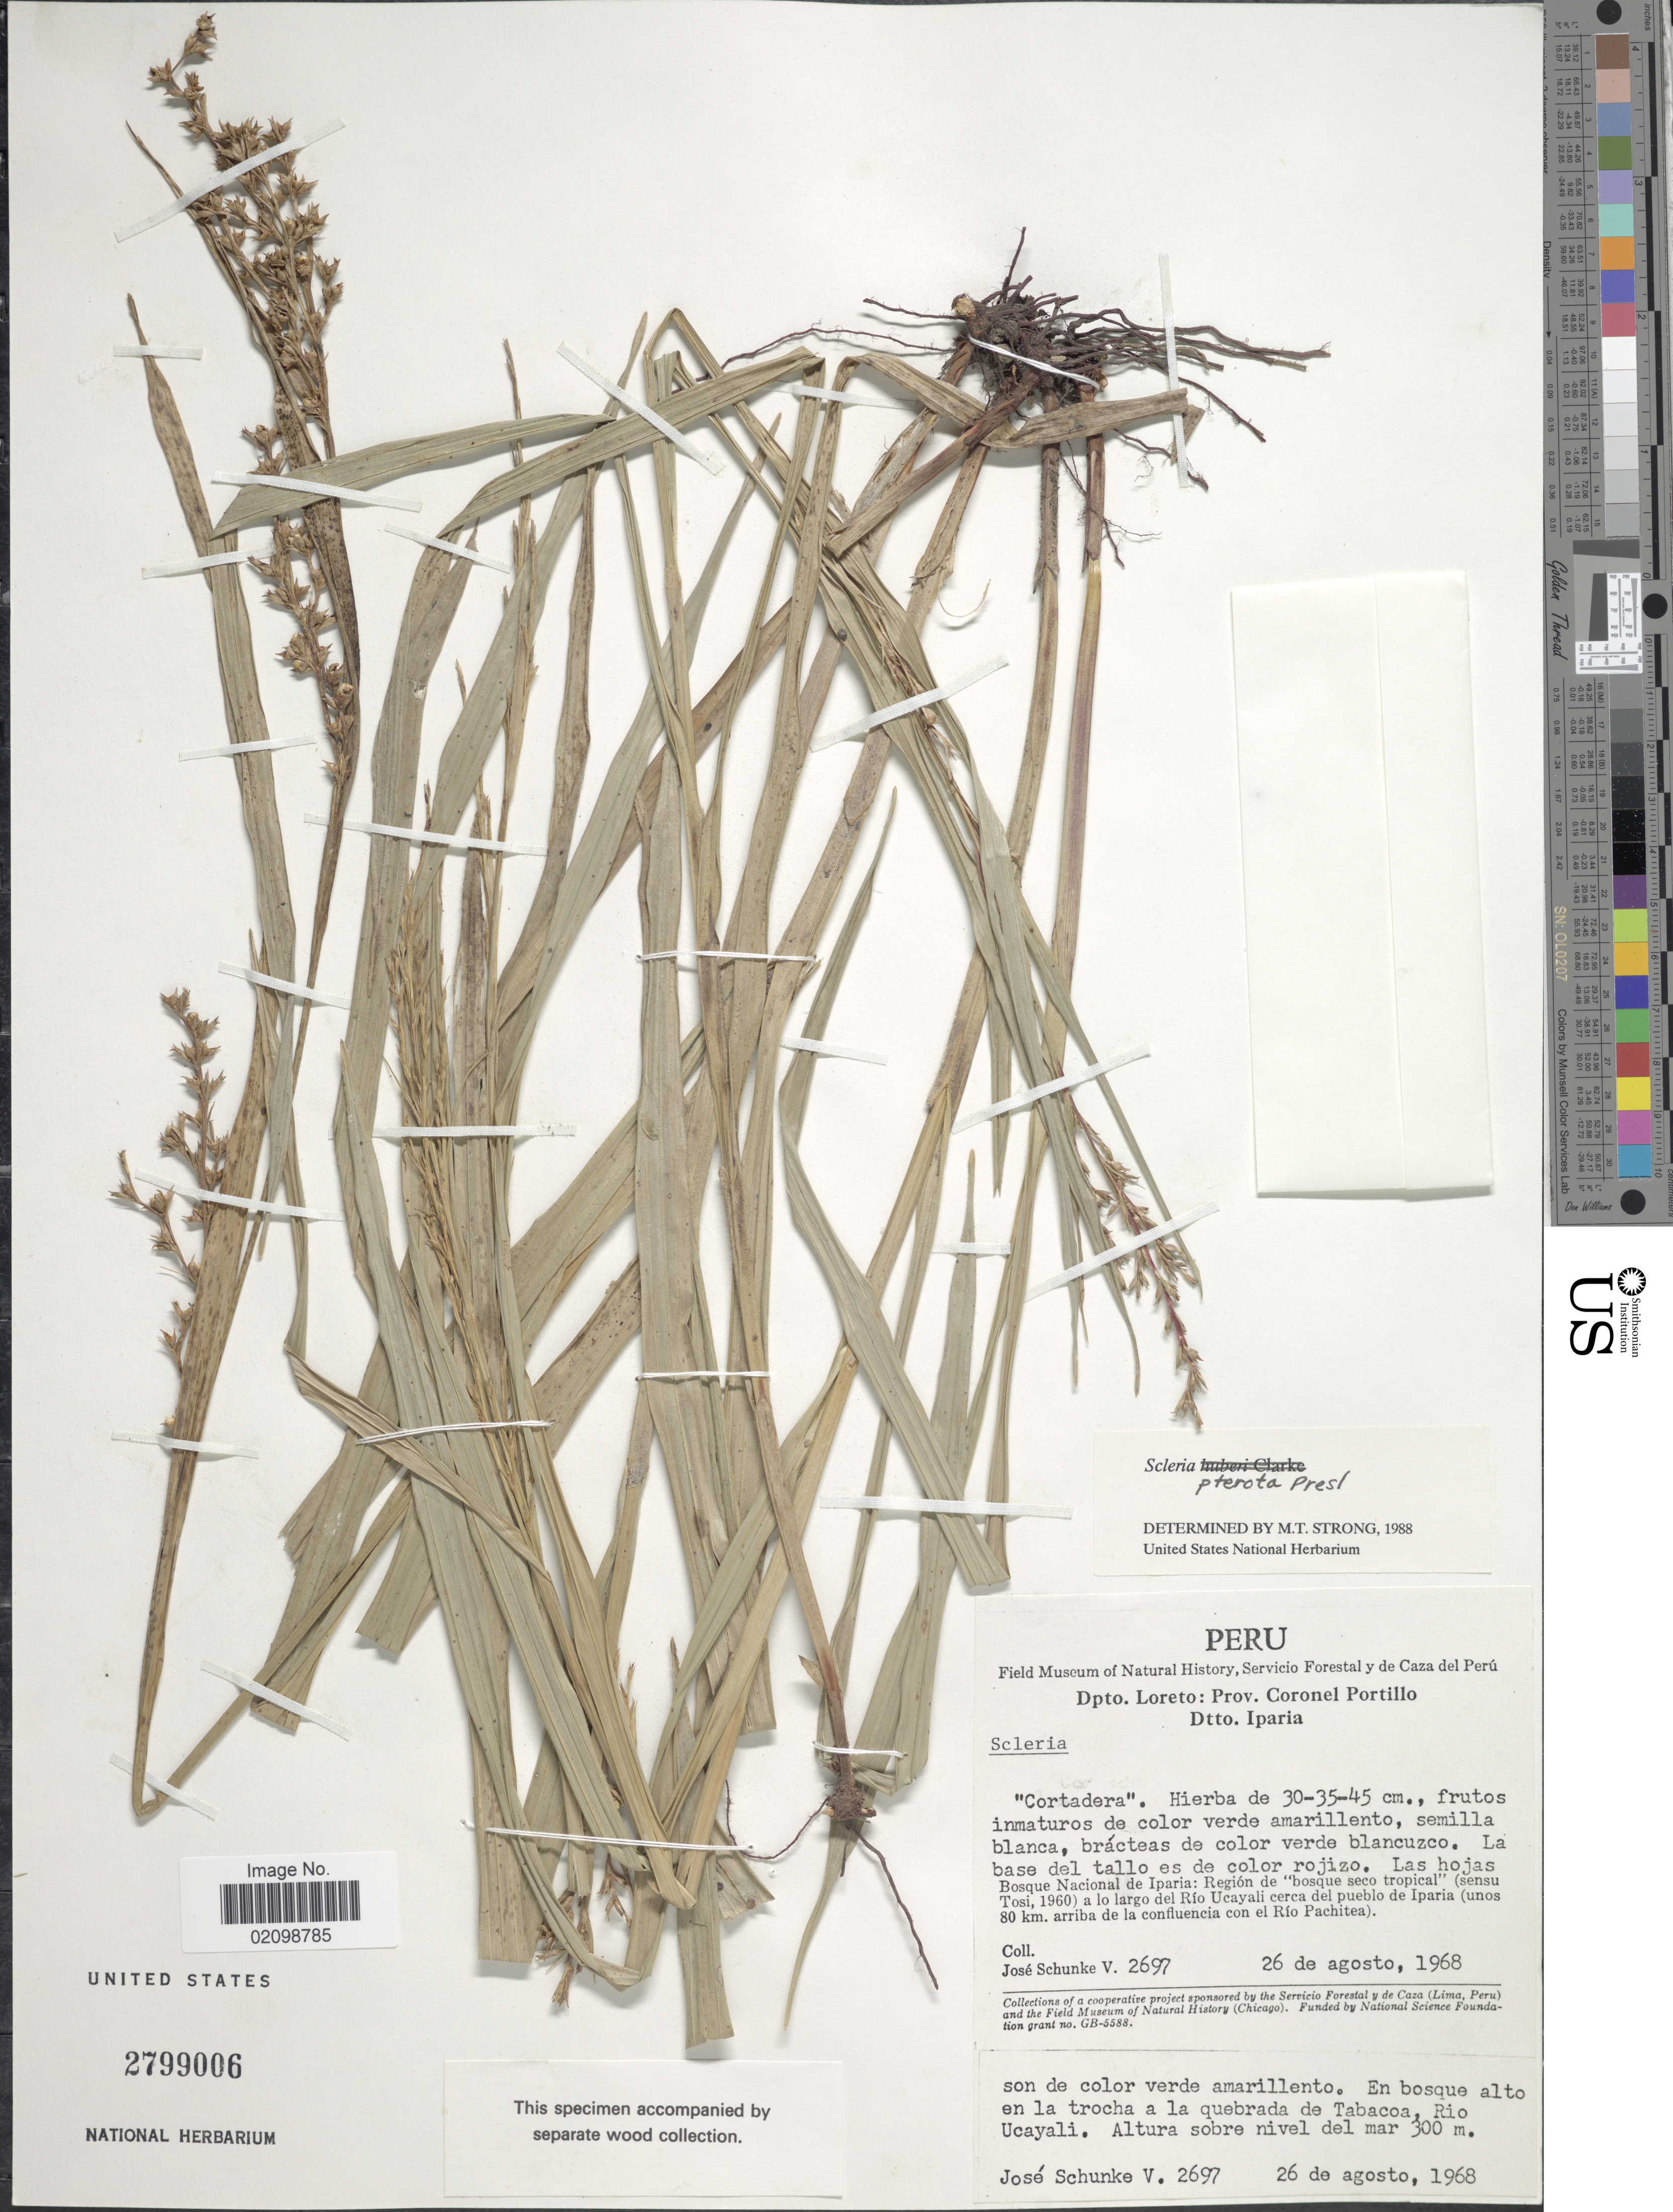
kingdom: Plantae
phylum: Tracheophyta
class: Liliopsida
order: Poales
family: Cyperaceae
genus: Scleria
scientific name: Scleria gaertneri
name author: Raddi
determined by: Strong, Mark T., (BOT), Smithsonian Institution - National Museum of Natural History (UNITED STATES)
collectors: J. Schunke Vigo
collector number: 2697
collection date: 1968-08-26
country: Peru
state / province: Loreto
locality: Dpto.Loreto: Prov. Coronel Portillo Dtto. Iparia. En bosque alto en la trocha a la quebrada de Tabaco, Rio Ucayali. Bosque Nacional de Iparia: Region de "bosque seco tropical" (sensu Tosi, 1960) a lo largo del Rio Ucayali cerca del puebla de Iparia (unos 8 km. arriba de la confluencia con el Rio Pachitea).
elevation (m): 300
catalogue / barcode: US 2799006